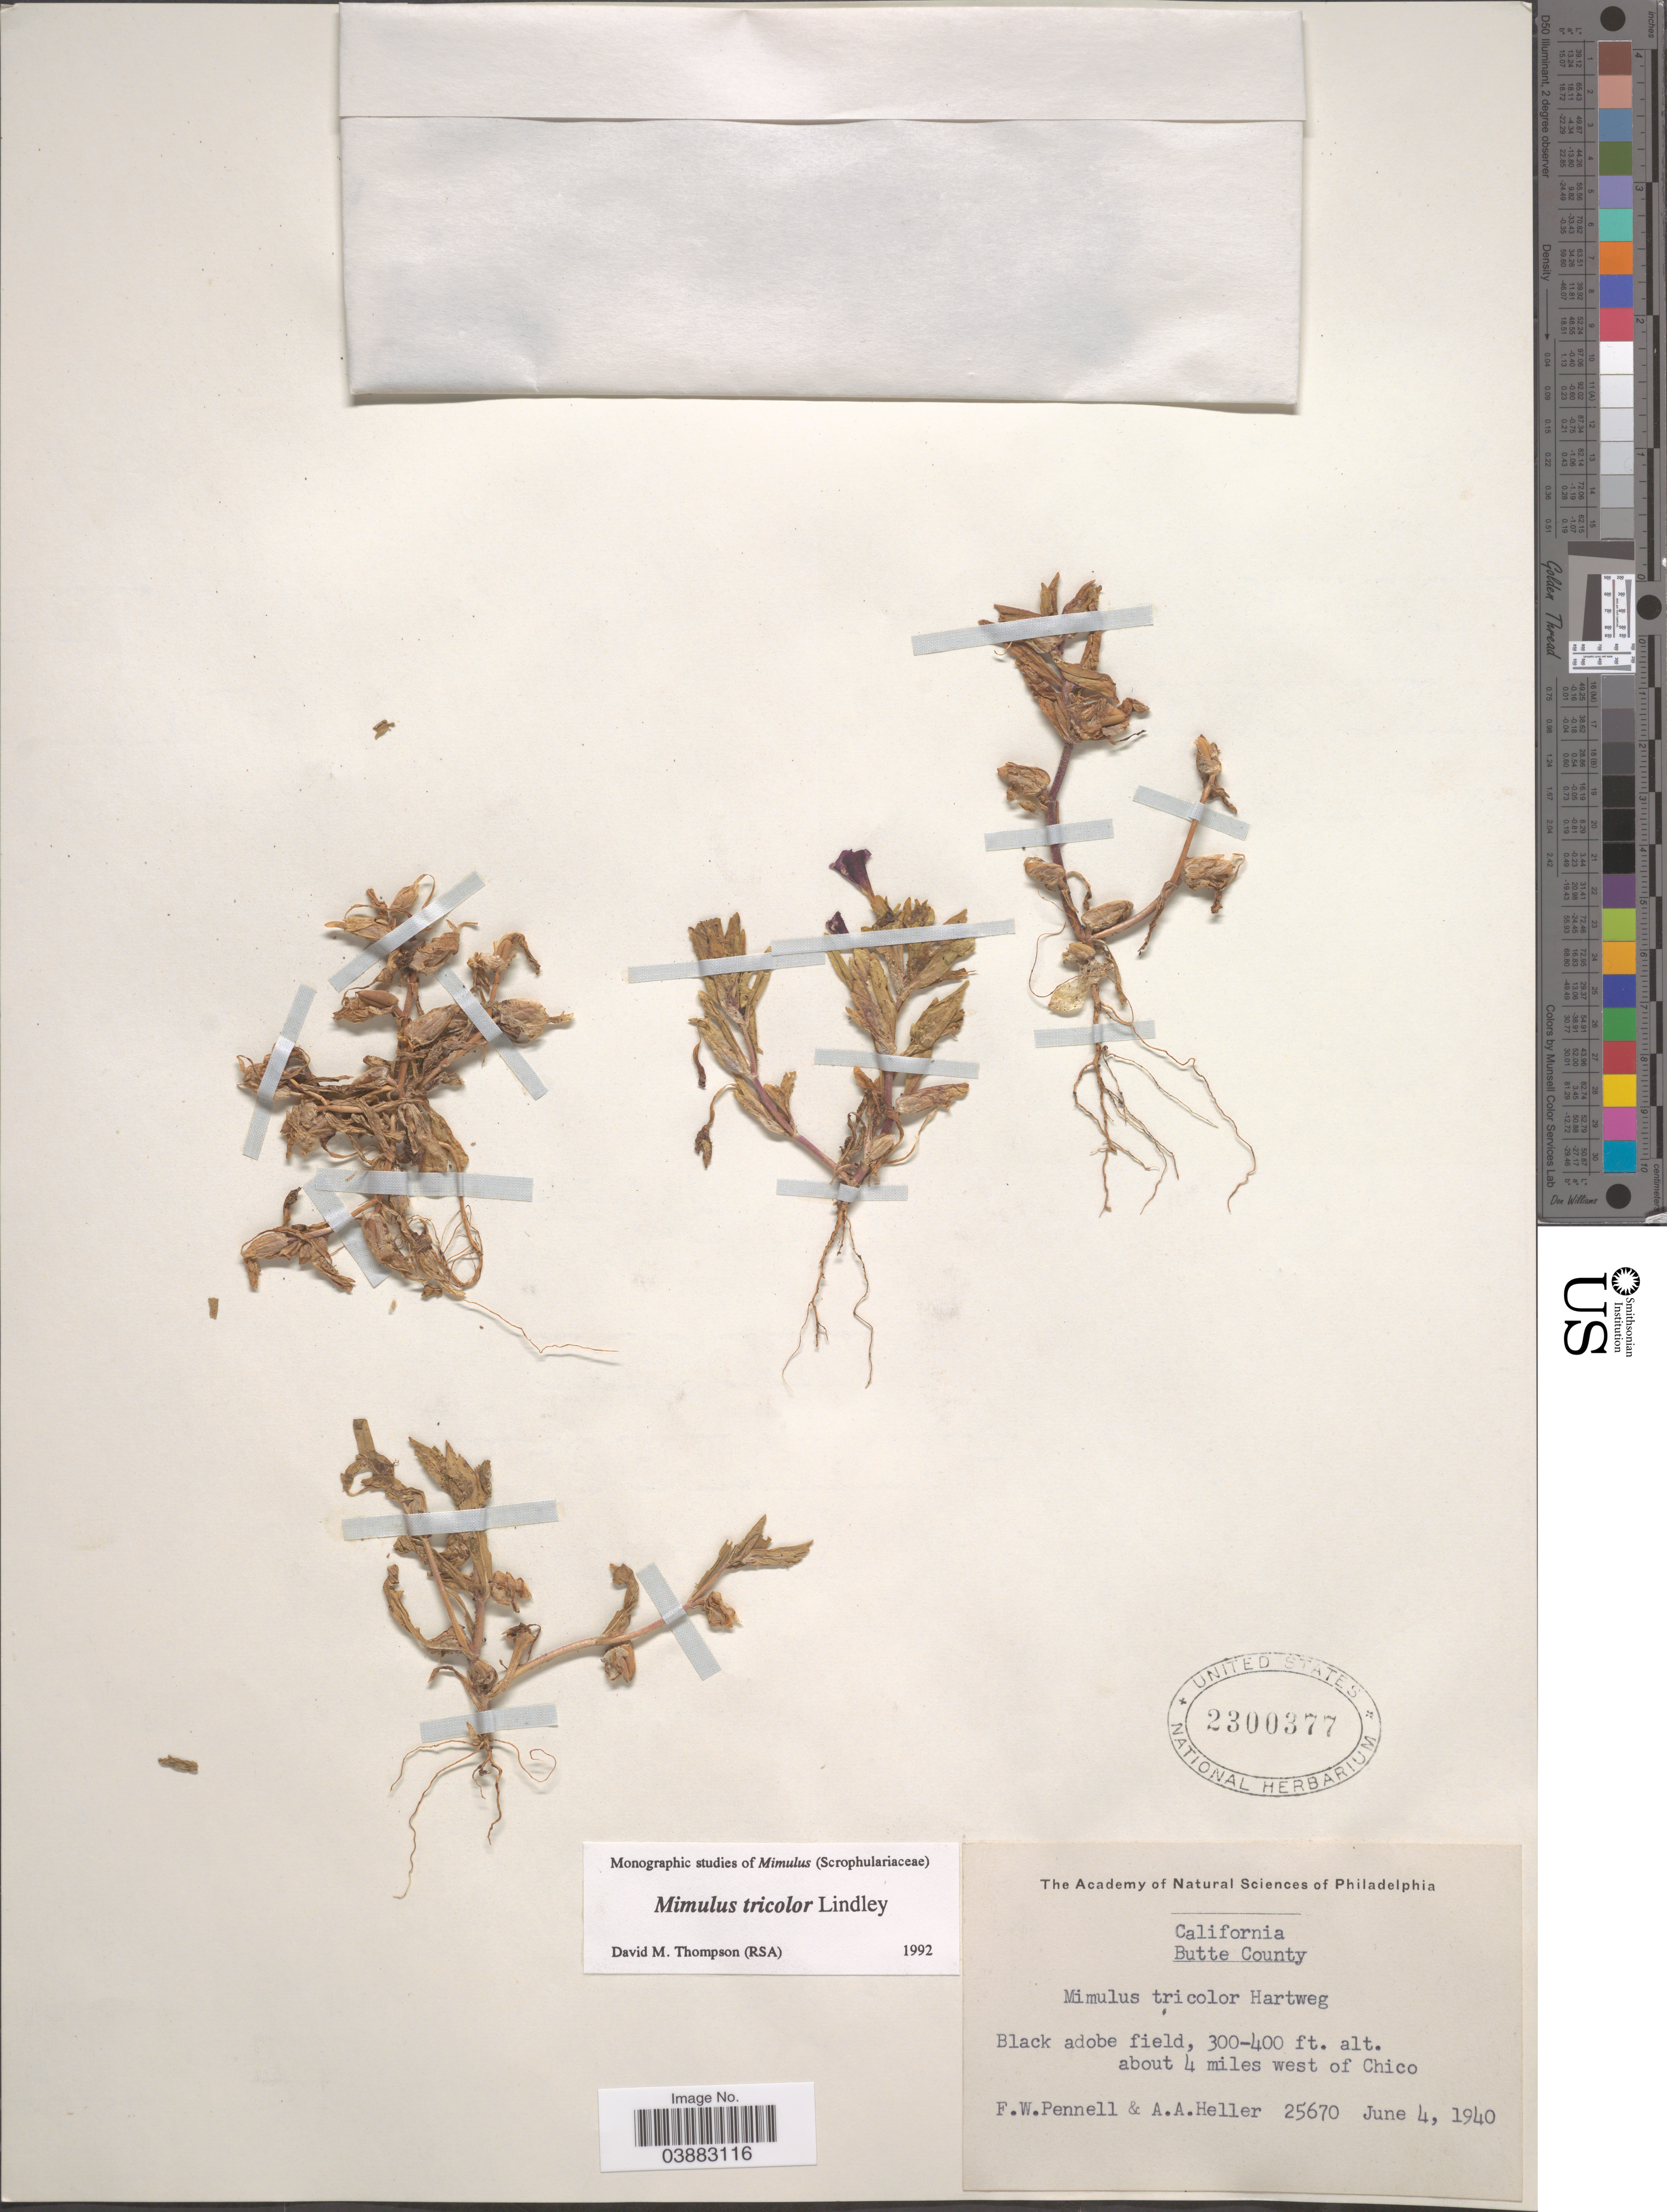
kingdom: Plantae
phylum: Tracheophyta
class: Magnoliopsida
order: Lamiales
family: Phrymaceae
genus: Mimulus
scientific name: Mimulus tricolor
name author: Hartw. ex Lindl.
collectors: F. W. Pennell & A. A. Heller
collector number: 25670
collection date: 1940-06-04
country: United States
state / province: California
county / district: Butte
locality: Butte County. Black adobe field, about 4 miles west of Chico.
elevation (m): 91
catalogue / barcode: US 2300377